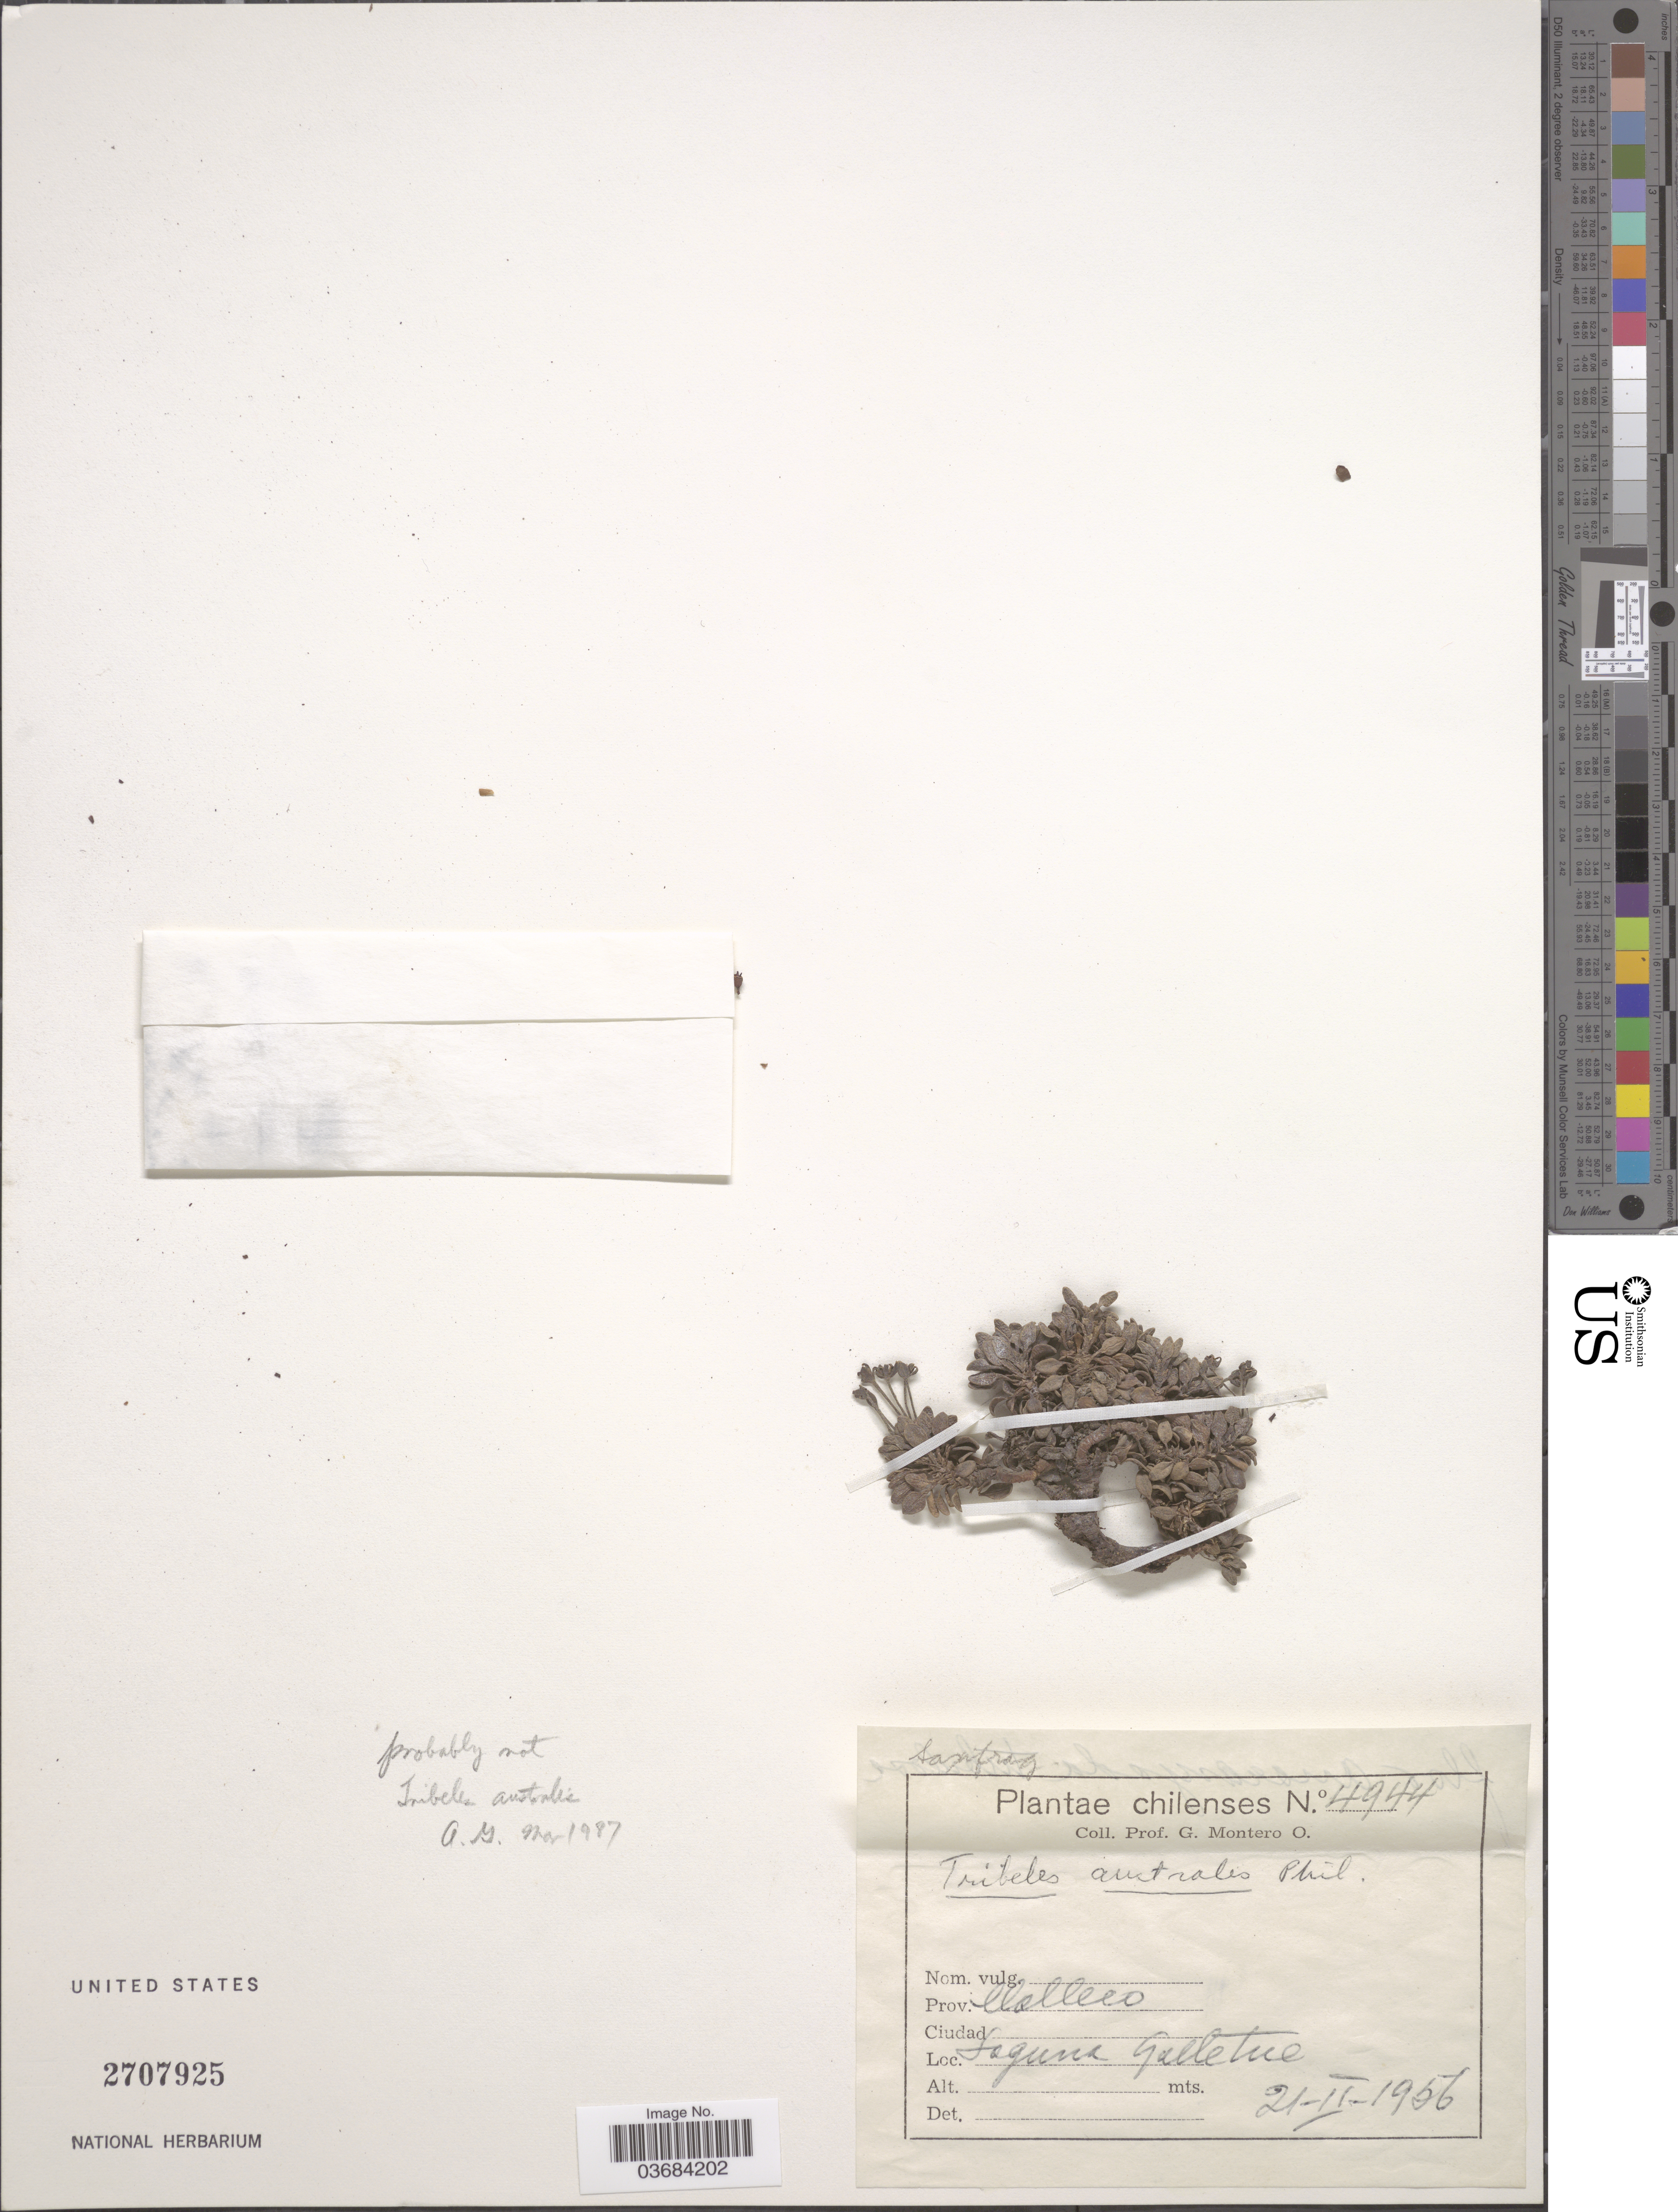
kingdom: Plantae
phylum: Tracheophyta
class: Magnoliopsida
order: Escalloniales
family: Escalloniaceae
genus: Tribeles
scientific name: Tribeles australis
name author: Phil.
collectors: G. Montero O.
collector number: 4944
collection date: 1956-02-21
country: Chile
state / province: Araucanía (IX)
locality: Malleco. Laguna Galletne.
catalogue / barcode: US 2707925